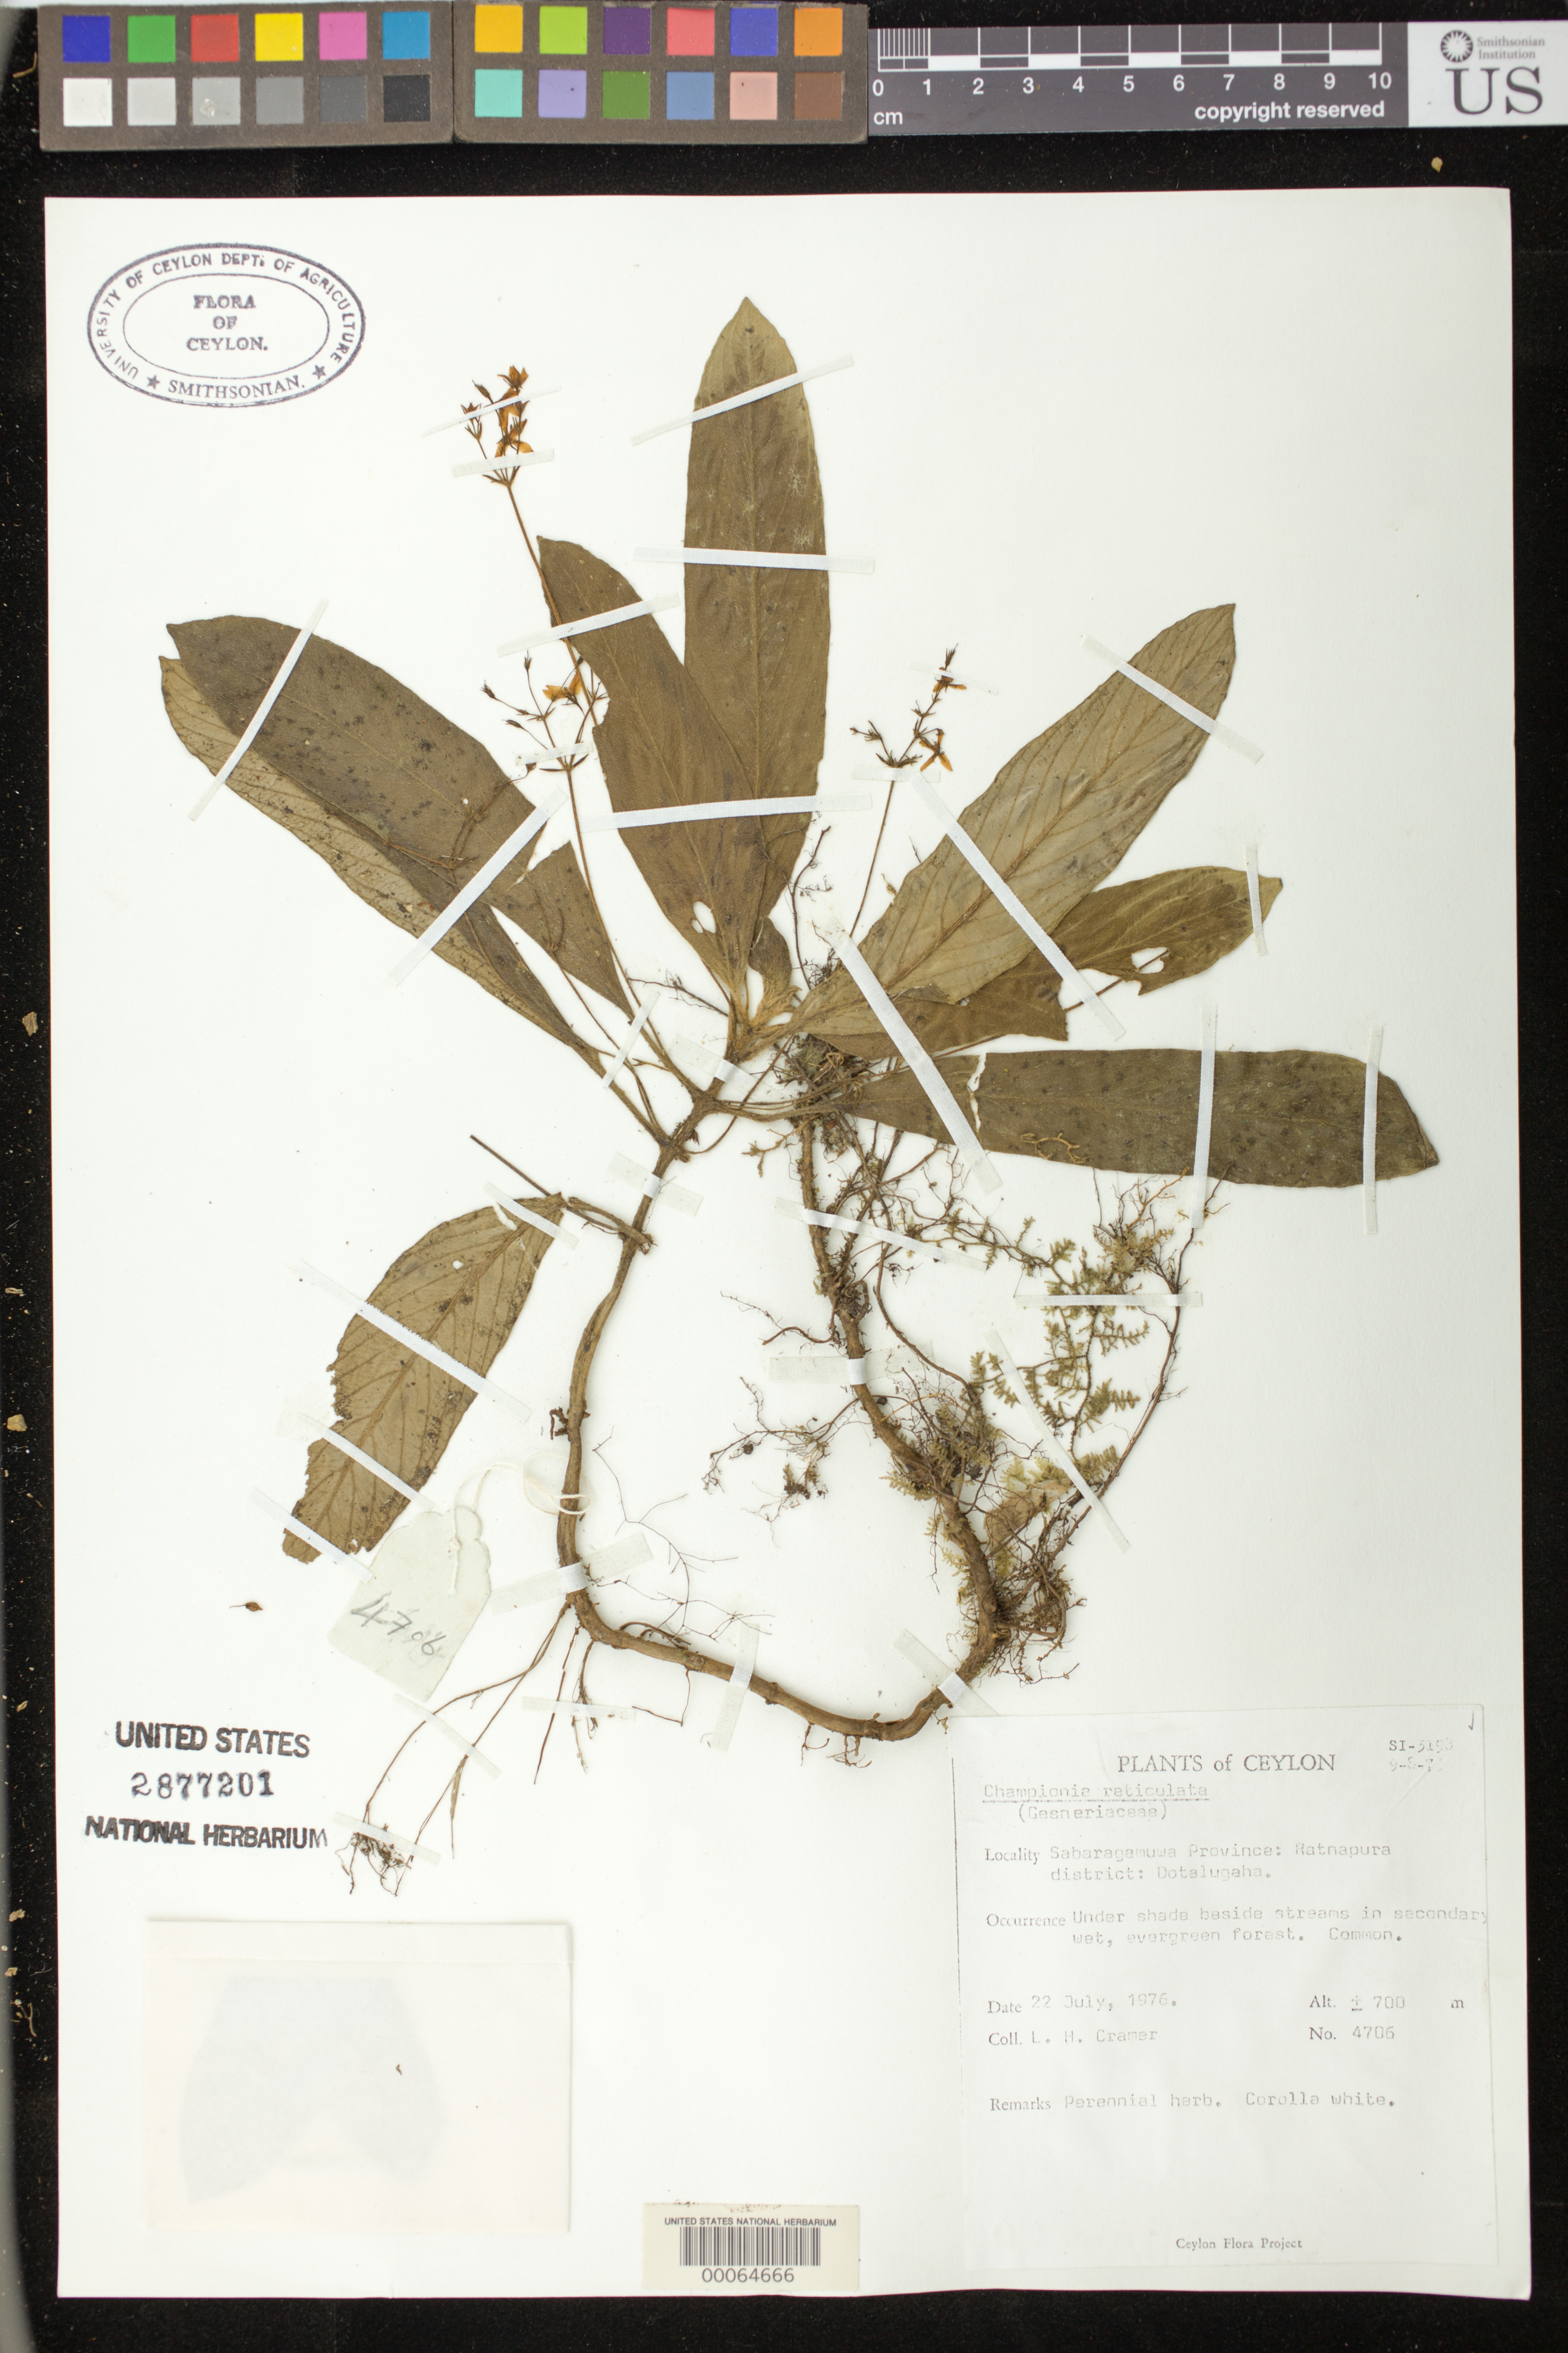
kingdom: Plantae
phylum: Tracheophyta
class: Magnoliopsida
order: Lamiales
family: Gesneriaceae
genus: Championia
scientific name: Championia reticulata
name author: Gardner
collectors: L. H. Cramer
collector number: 4706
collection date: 1976-07-22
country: Sri Lanka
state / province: Sabaragamuwa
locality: Ratnapura district: Dotalugaha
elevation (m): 700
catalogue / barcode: US 2877201